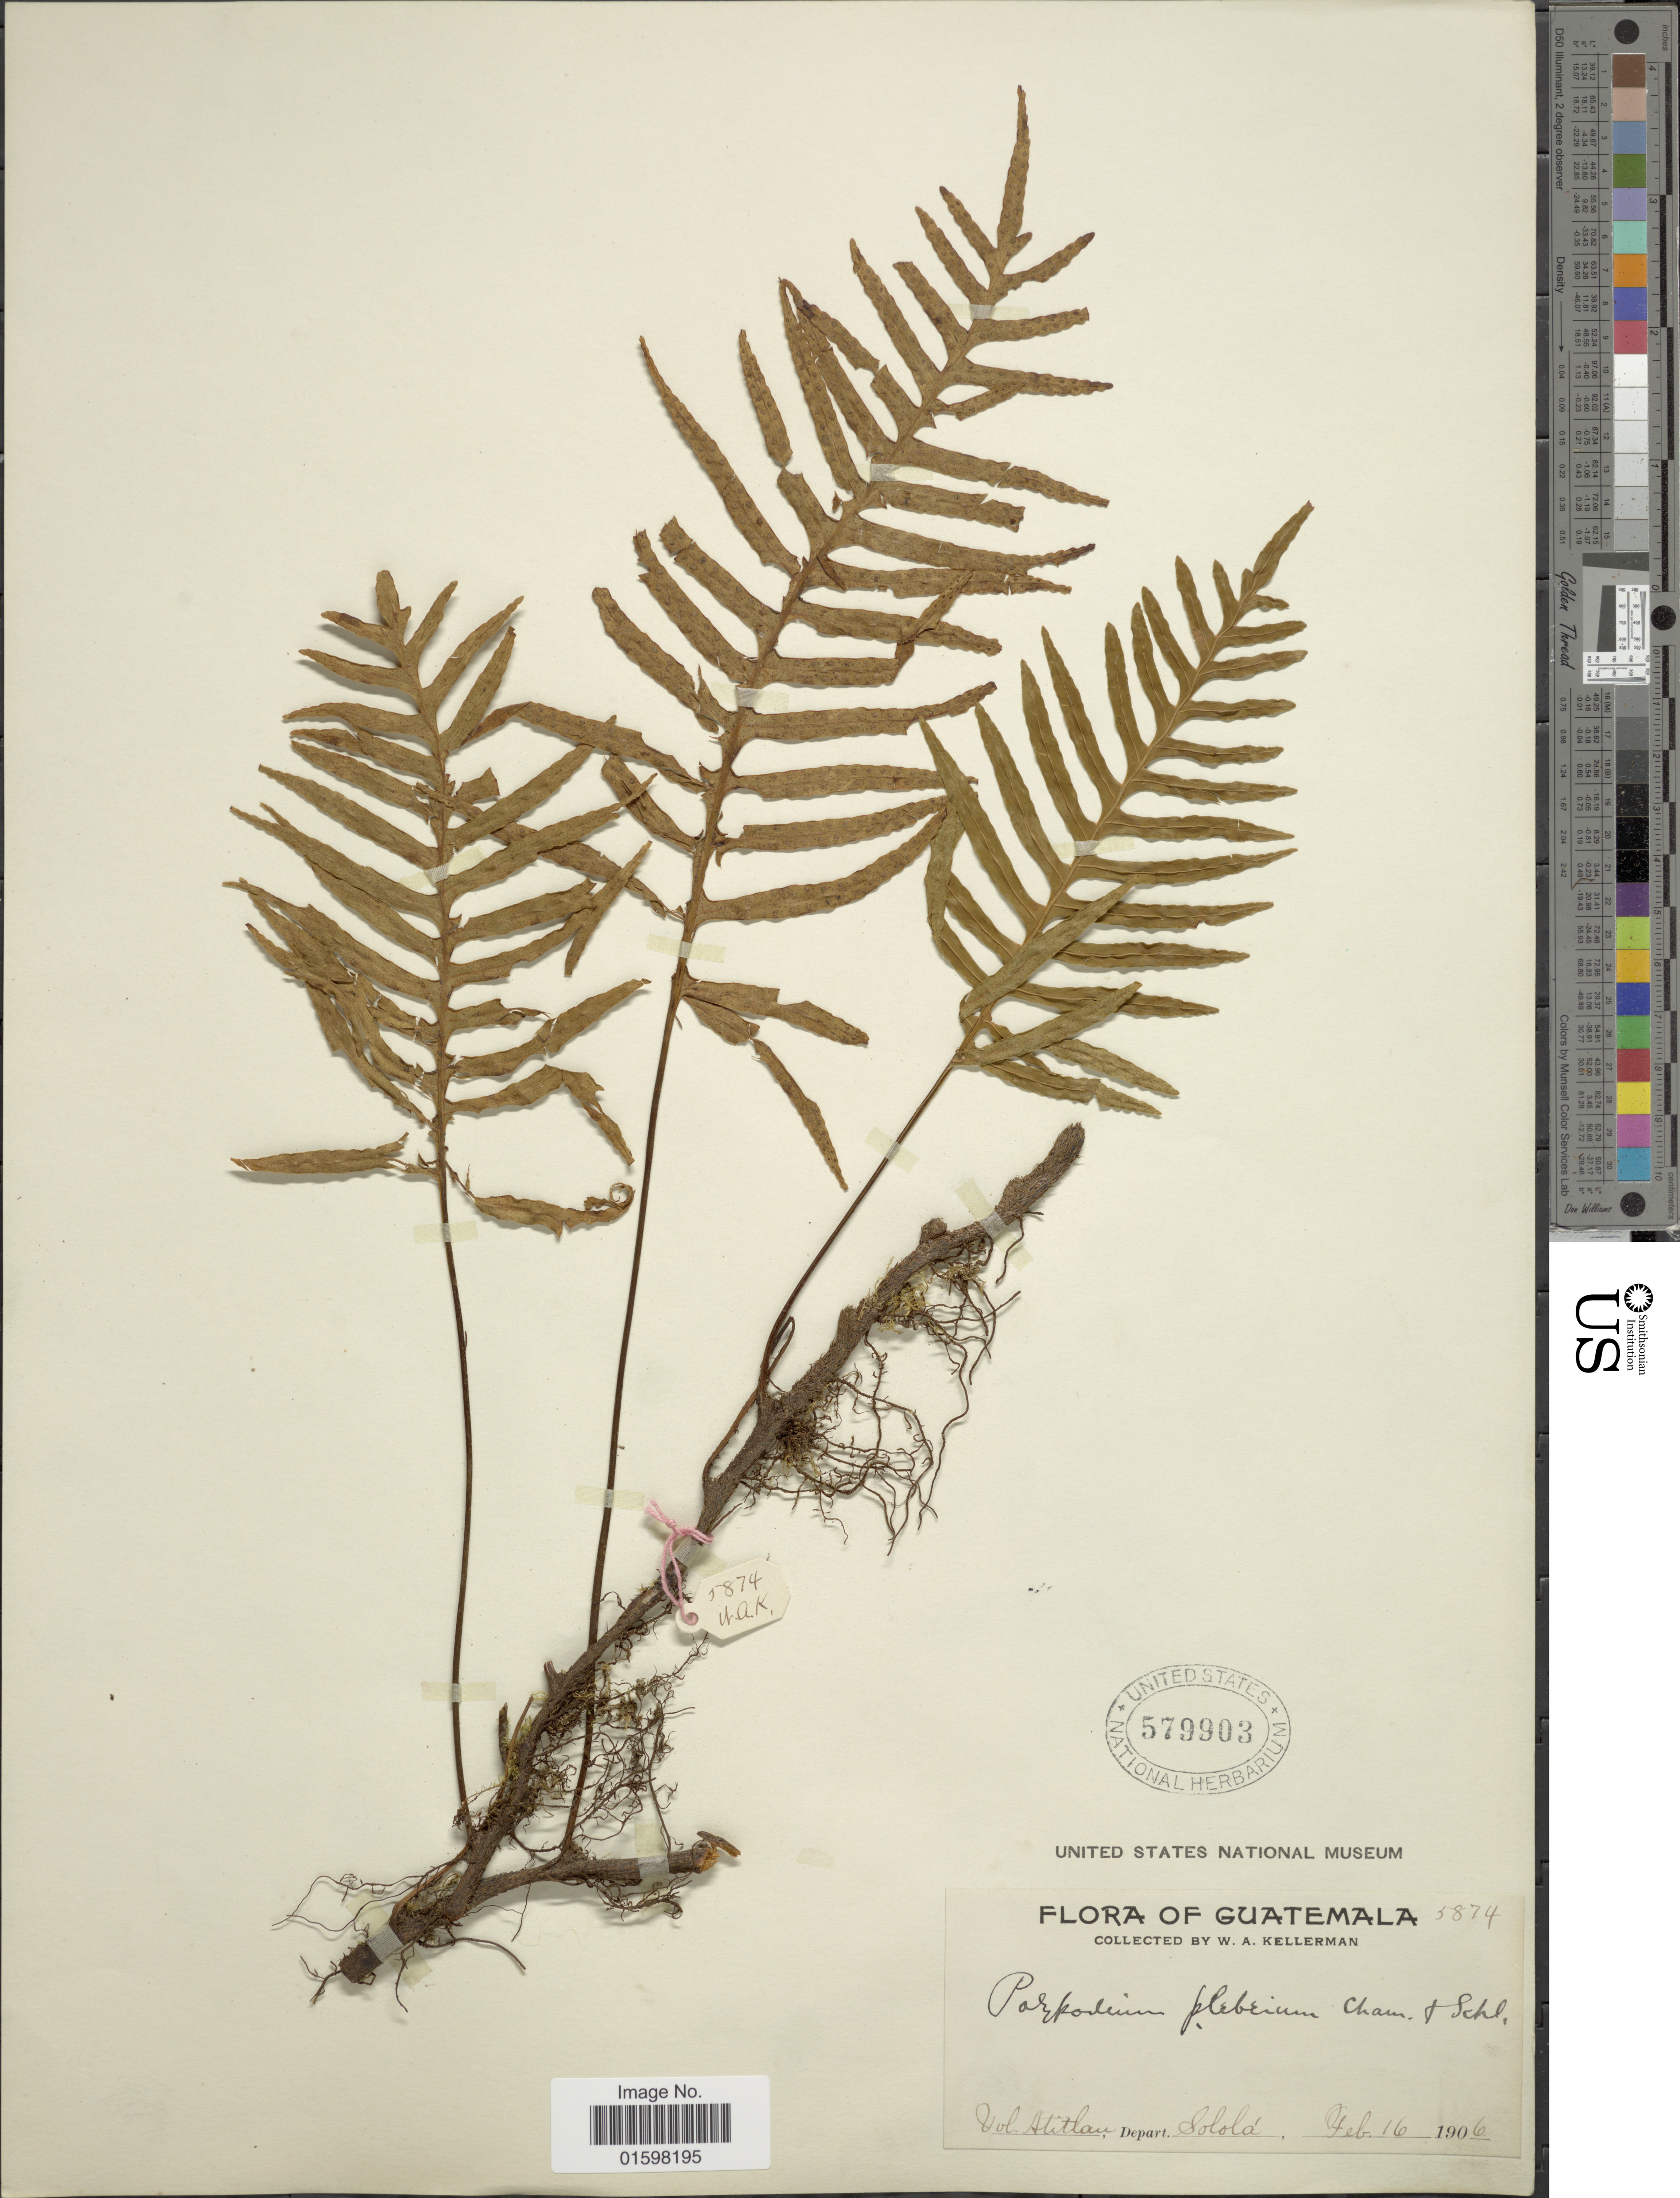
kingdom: Plantae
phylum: Tracheophyta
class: Polypodiopsida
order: Polypodiales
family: Polypodiaceae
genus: Pleopeltis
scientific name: Pleopeltis plebeia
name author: (Schltdl. ex Cham.) A.R. Sm. & Tejero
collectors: W. Kellerman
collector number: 5874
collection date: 1906-02-16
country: Guatemala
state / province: Sololá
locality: Vol. Atitlan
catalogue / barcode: US 579903